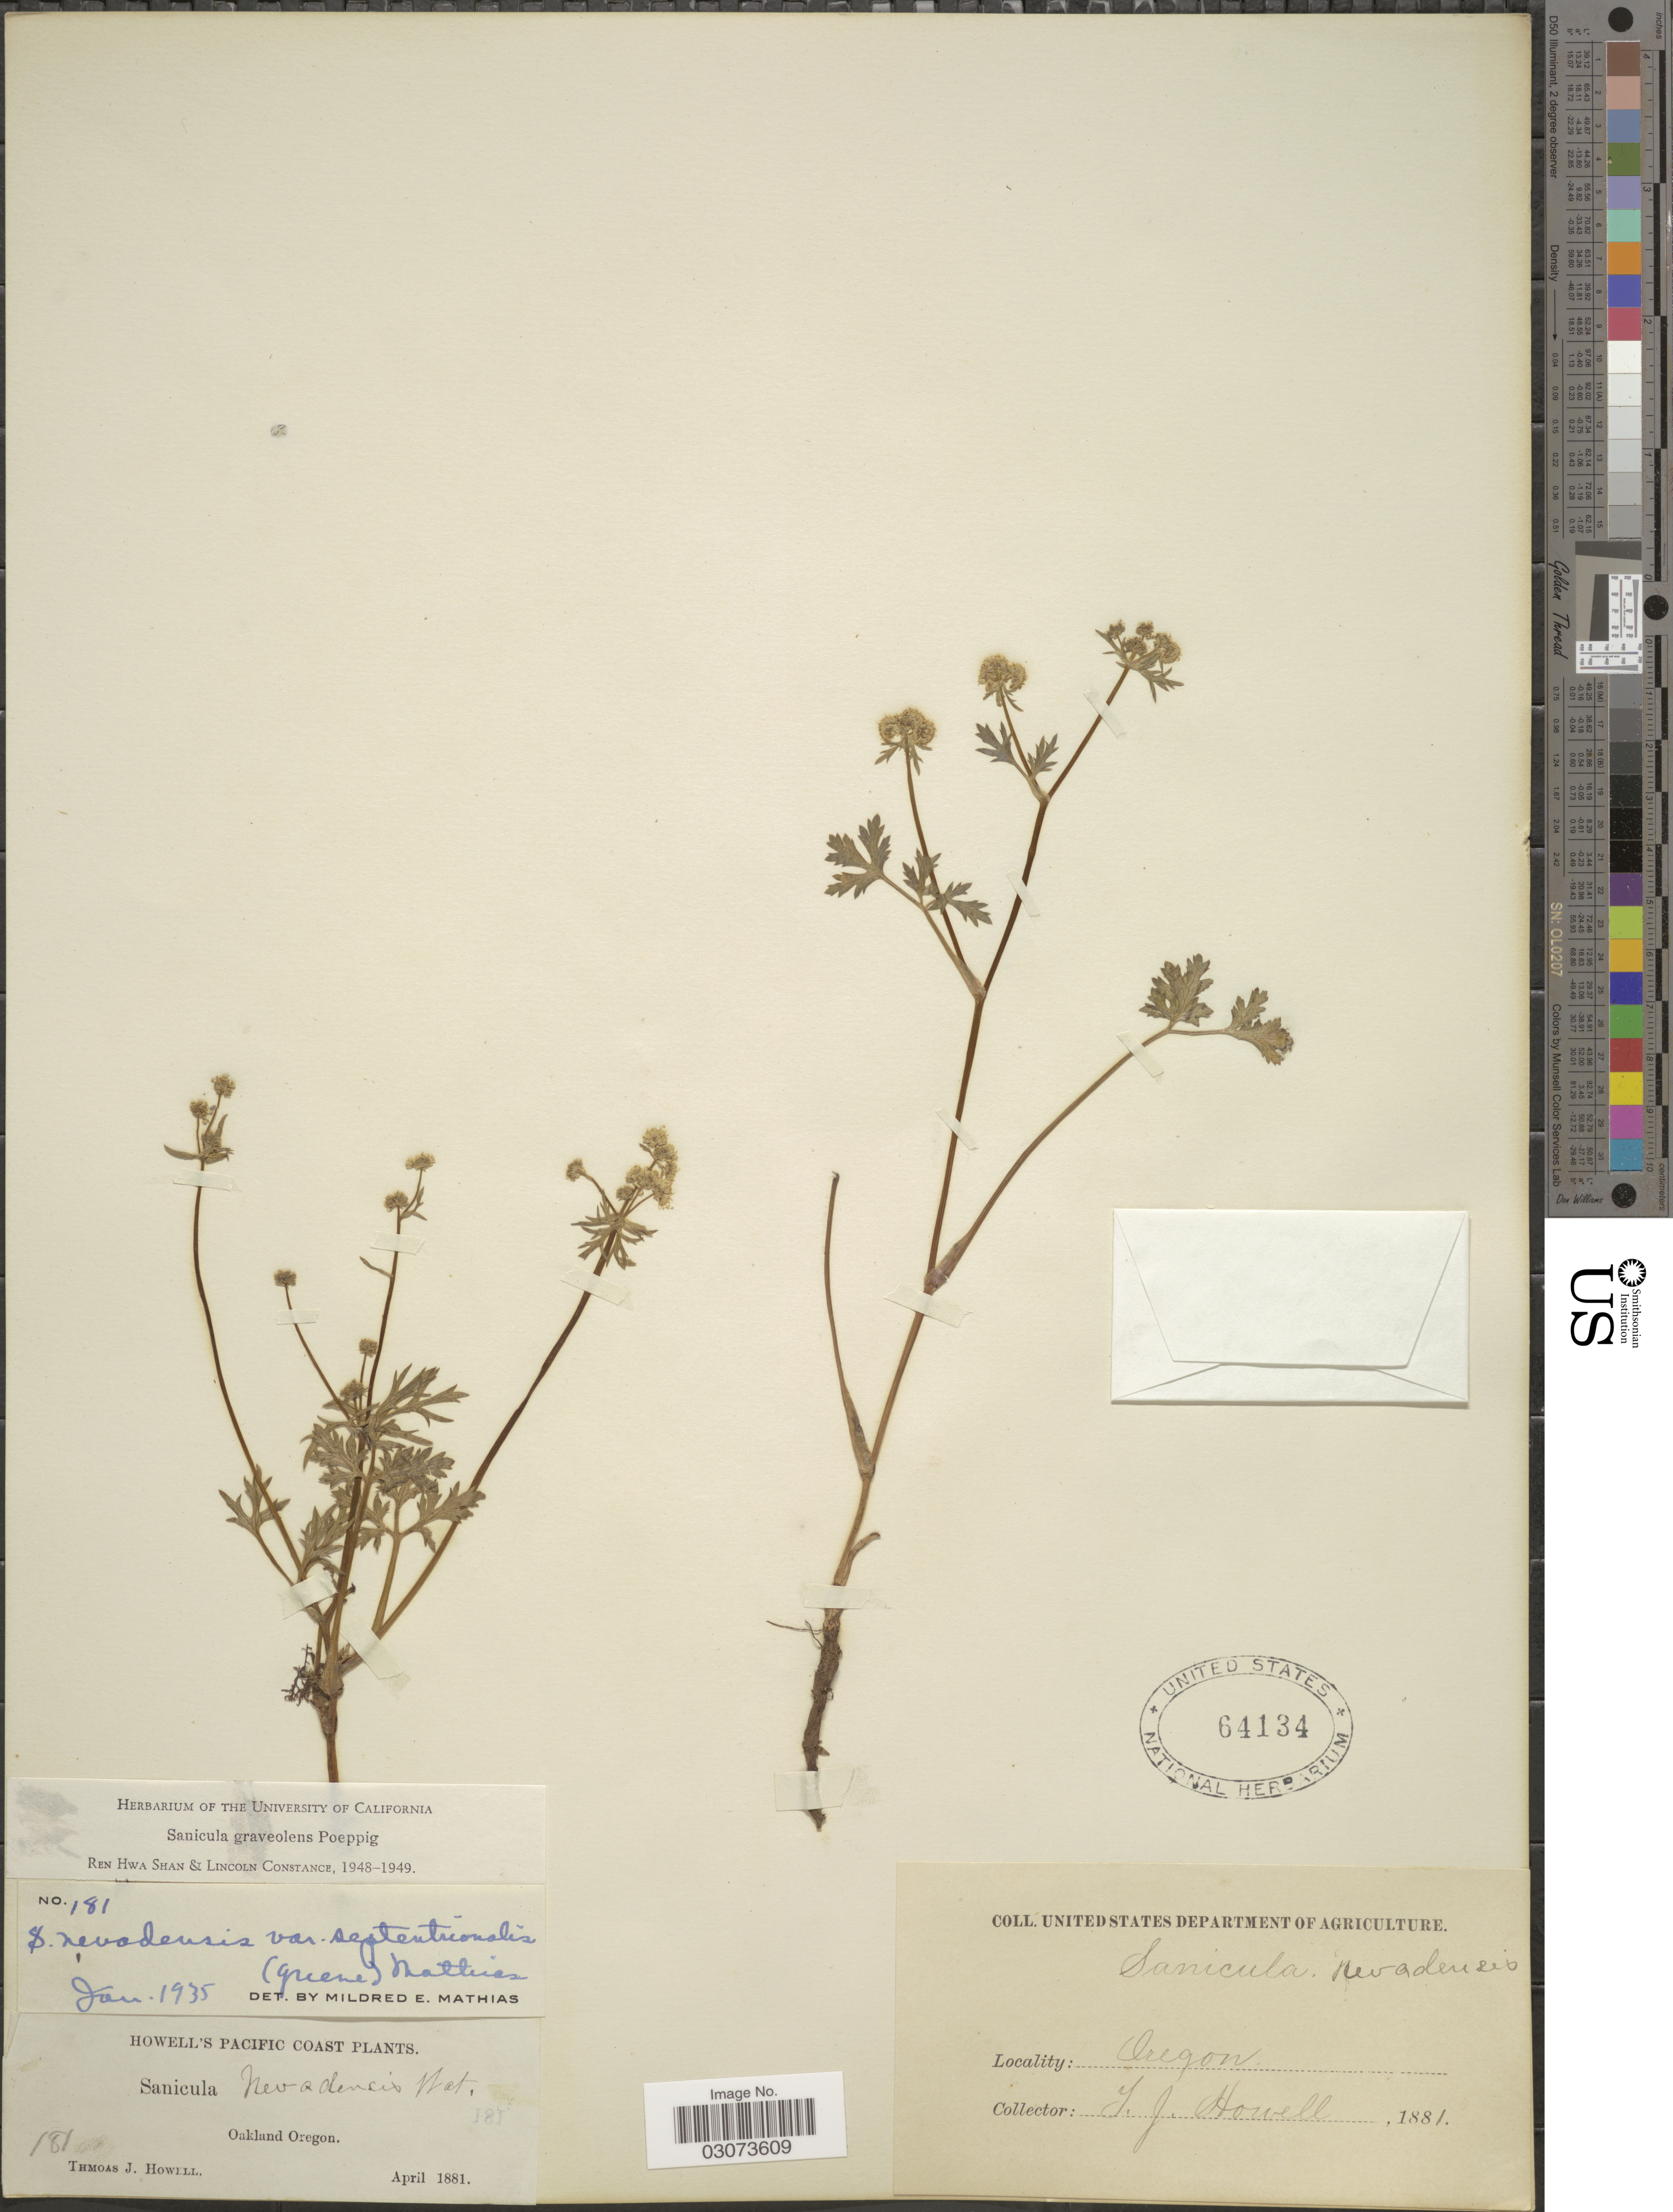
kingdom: Plantae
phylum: Tracheophyta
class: Magnoliopsida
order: Apiales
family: Apiaceae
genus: Sanicula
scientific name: Sanicula graveolens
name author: Poepp. ex DC.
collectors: T. J. Howell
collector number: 181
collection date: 1881-04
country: United States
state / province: Oregon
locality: Pacific Coast. Oakland.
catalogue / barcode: US 64134